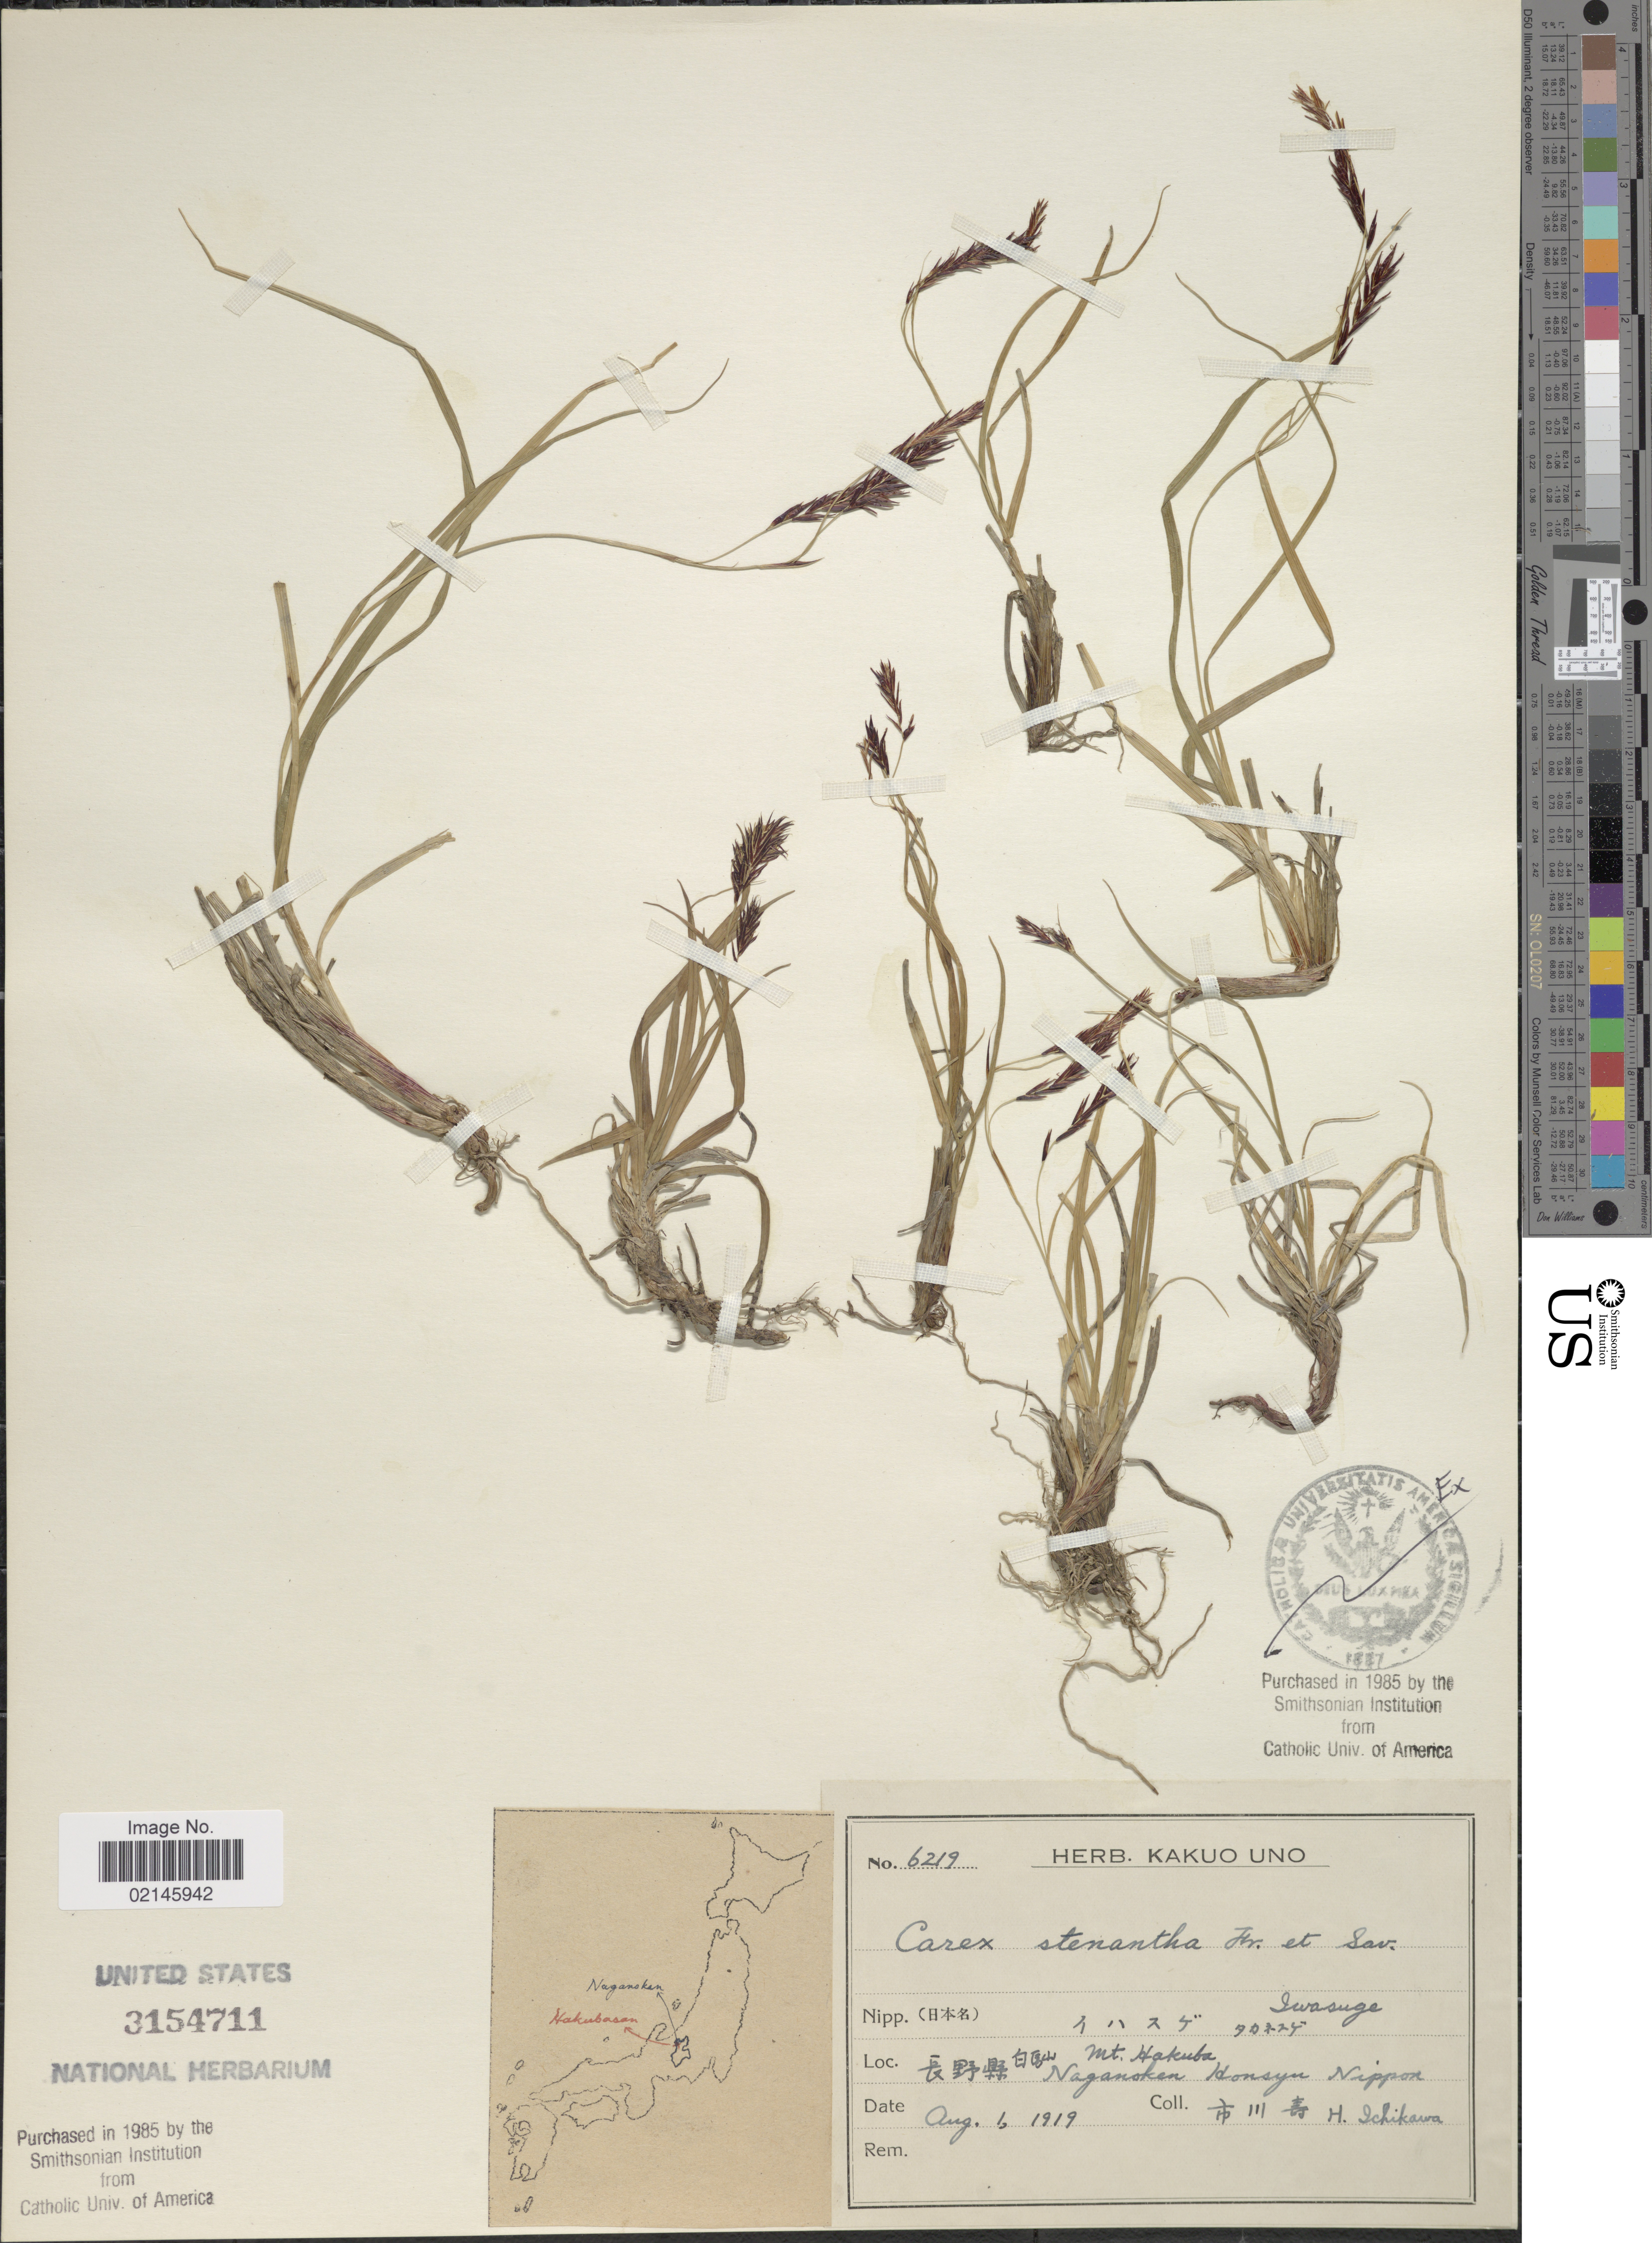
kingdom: Plantae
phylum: Tracheophyta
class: Liliopsida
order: Poales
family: Cyperaceae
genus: Carex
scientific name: Carex stenantha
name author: Franch. & Sav.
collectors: K. Ichikawa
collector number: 6219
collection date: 1919-08-06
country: Japan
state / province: Nagano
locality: Mt. Hakuba, Naganoken Honsyn Nippon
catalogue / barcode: US 3154711